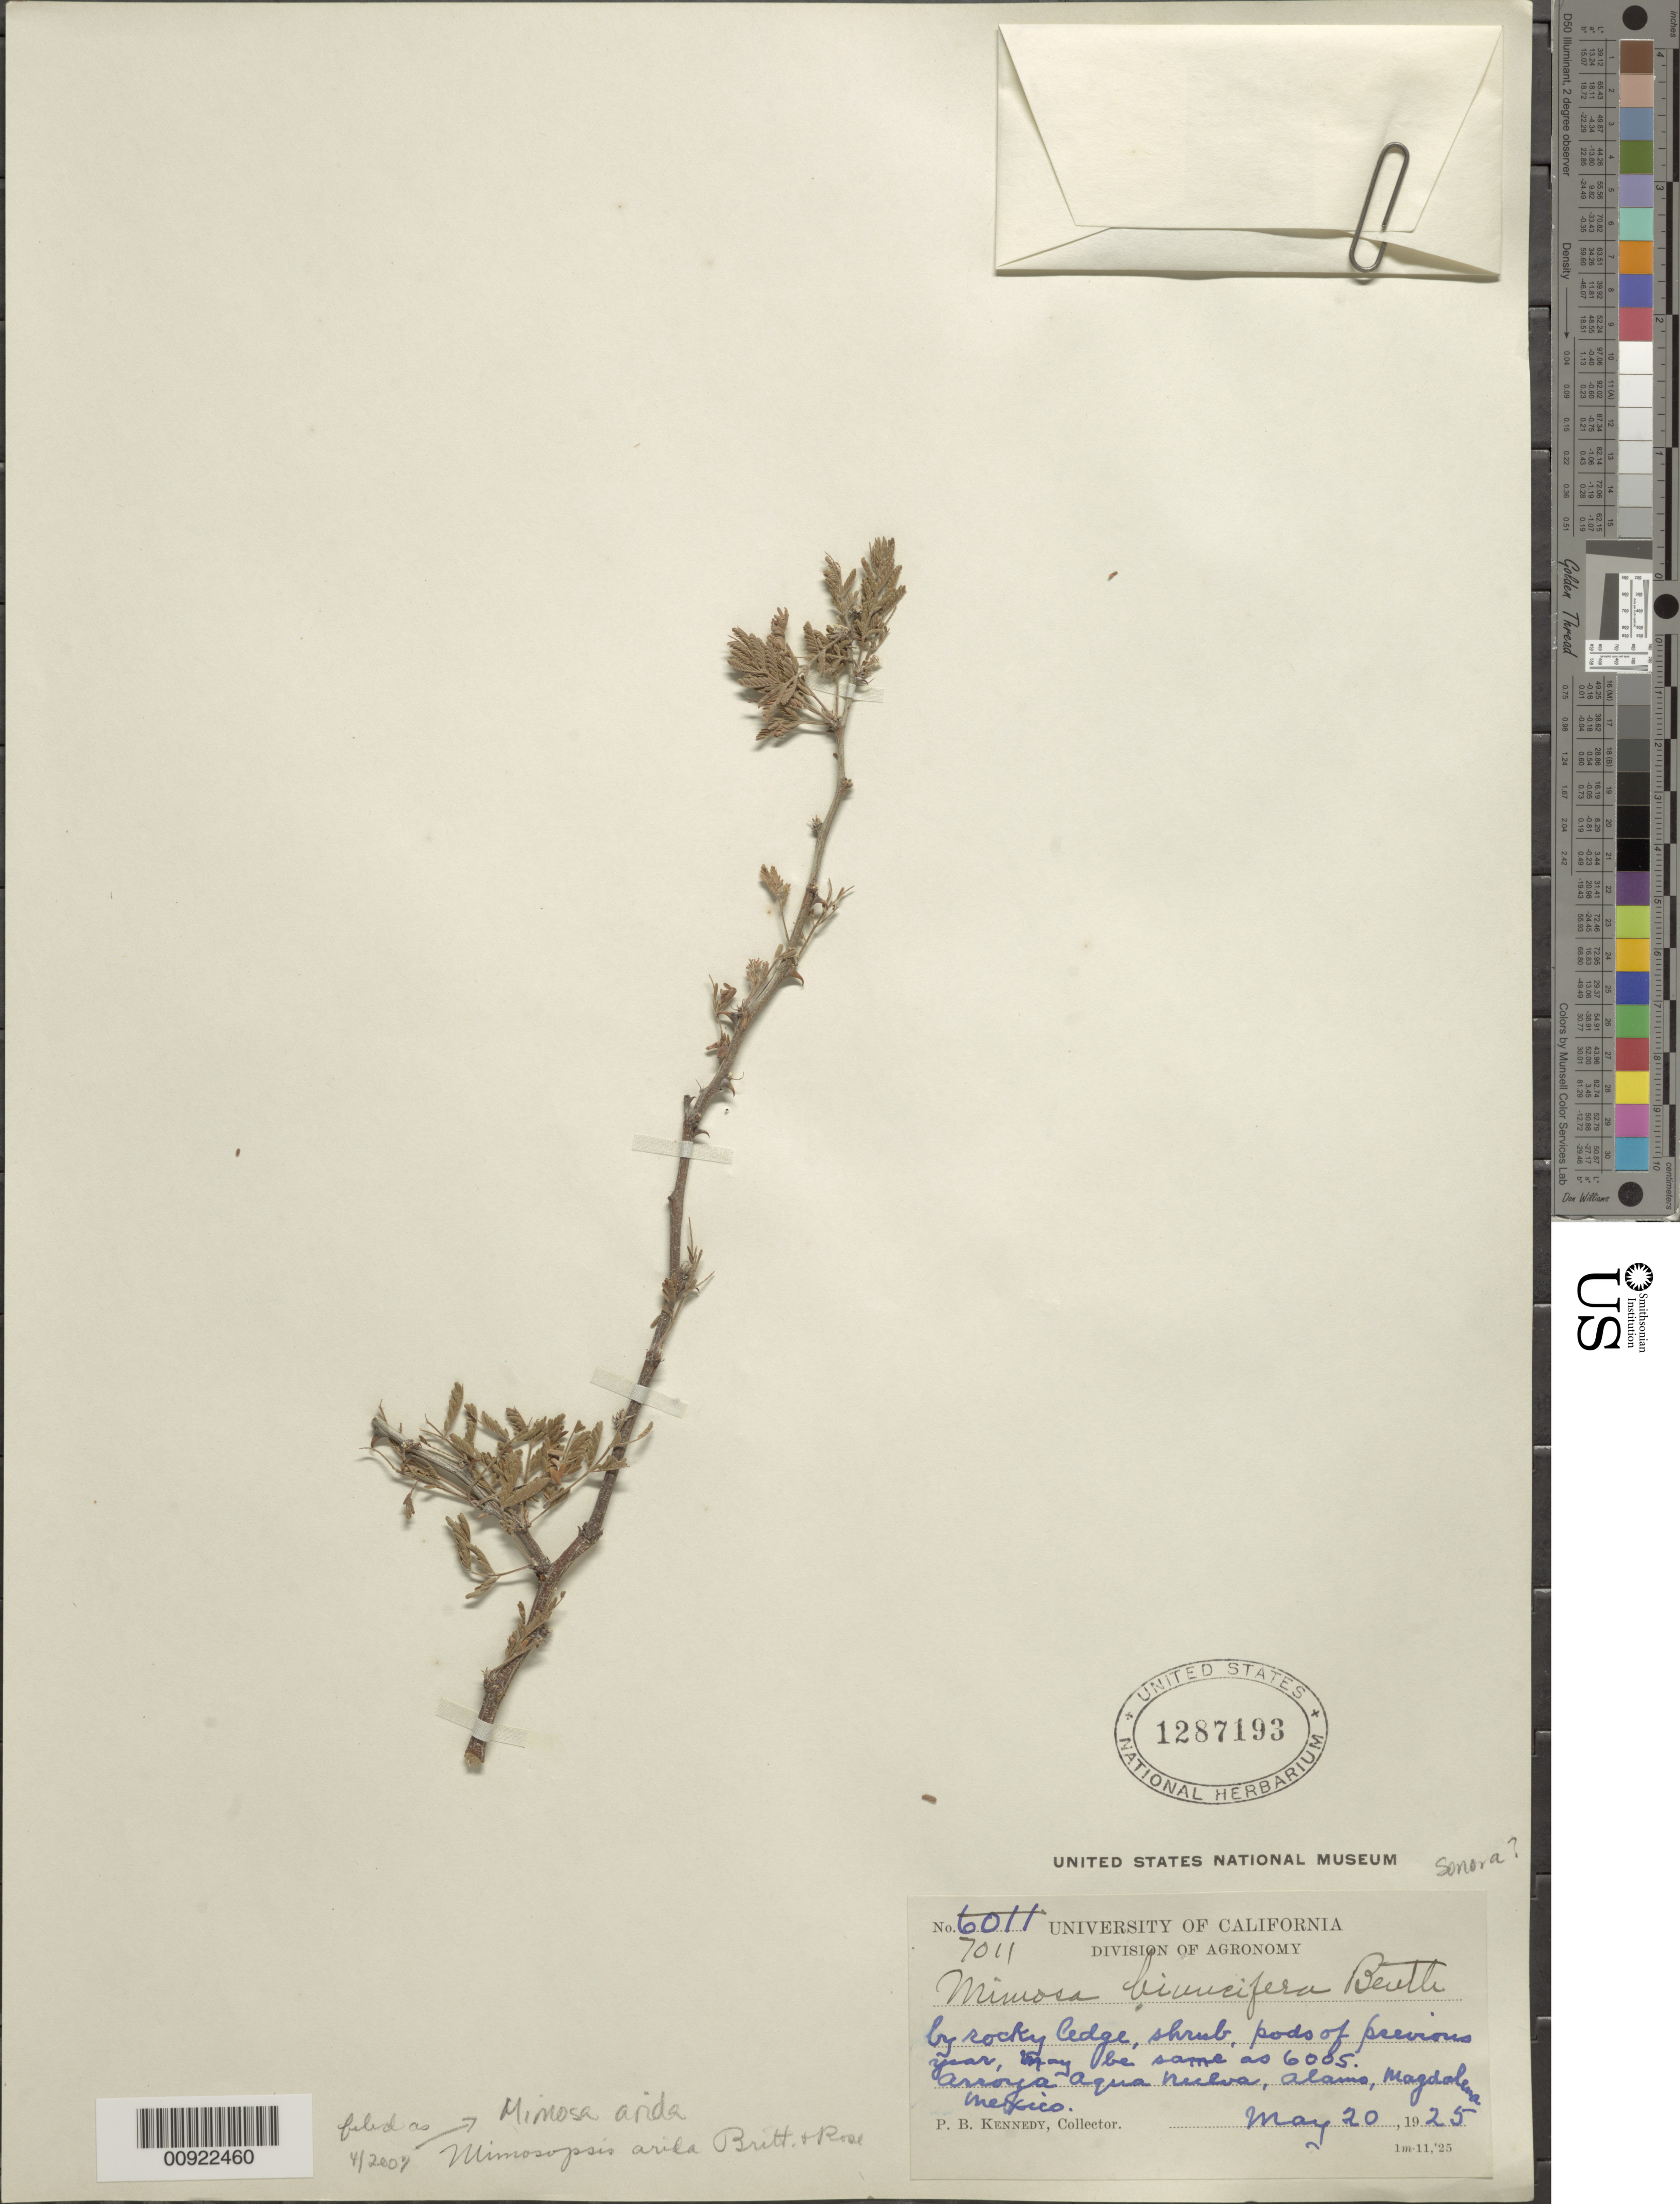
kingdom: Plantae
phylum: Tracheophyta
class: Magnoliopsida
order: Fabales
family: Fabaceae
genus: Mimosa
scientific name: Mimosa biuncifera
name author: Benth.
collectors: P. B. Kennedy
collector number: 7011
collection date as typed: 20 May 1925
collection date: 1925-05-20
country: Mexico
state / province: Sonora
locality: Arroyo Agua Nueva, Alamo, Magdalena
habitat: By rocky ledge.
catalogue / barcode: US 1287193